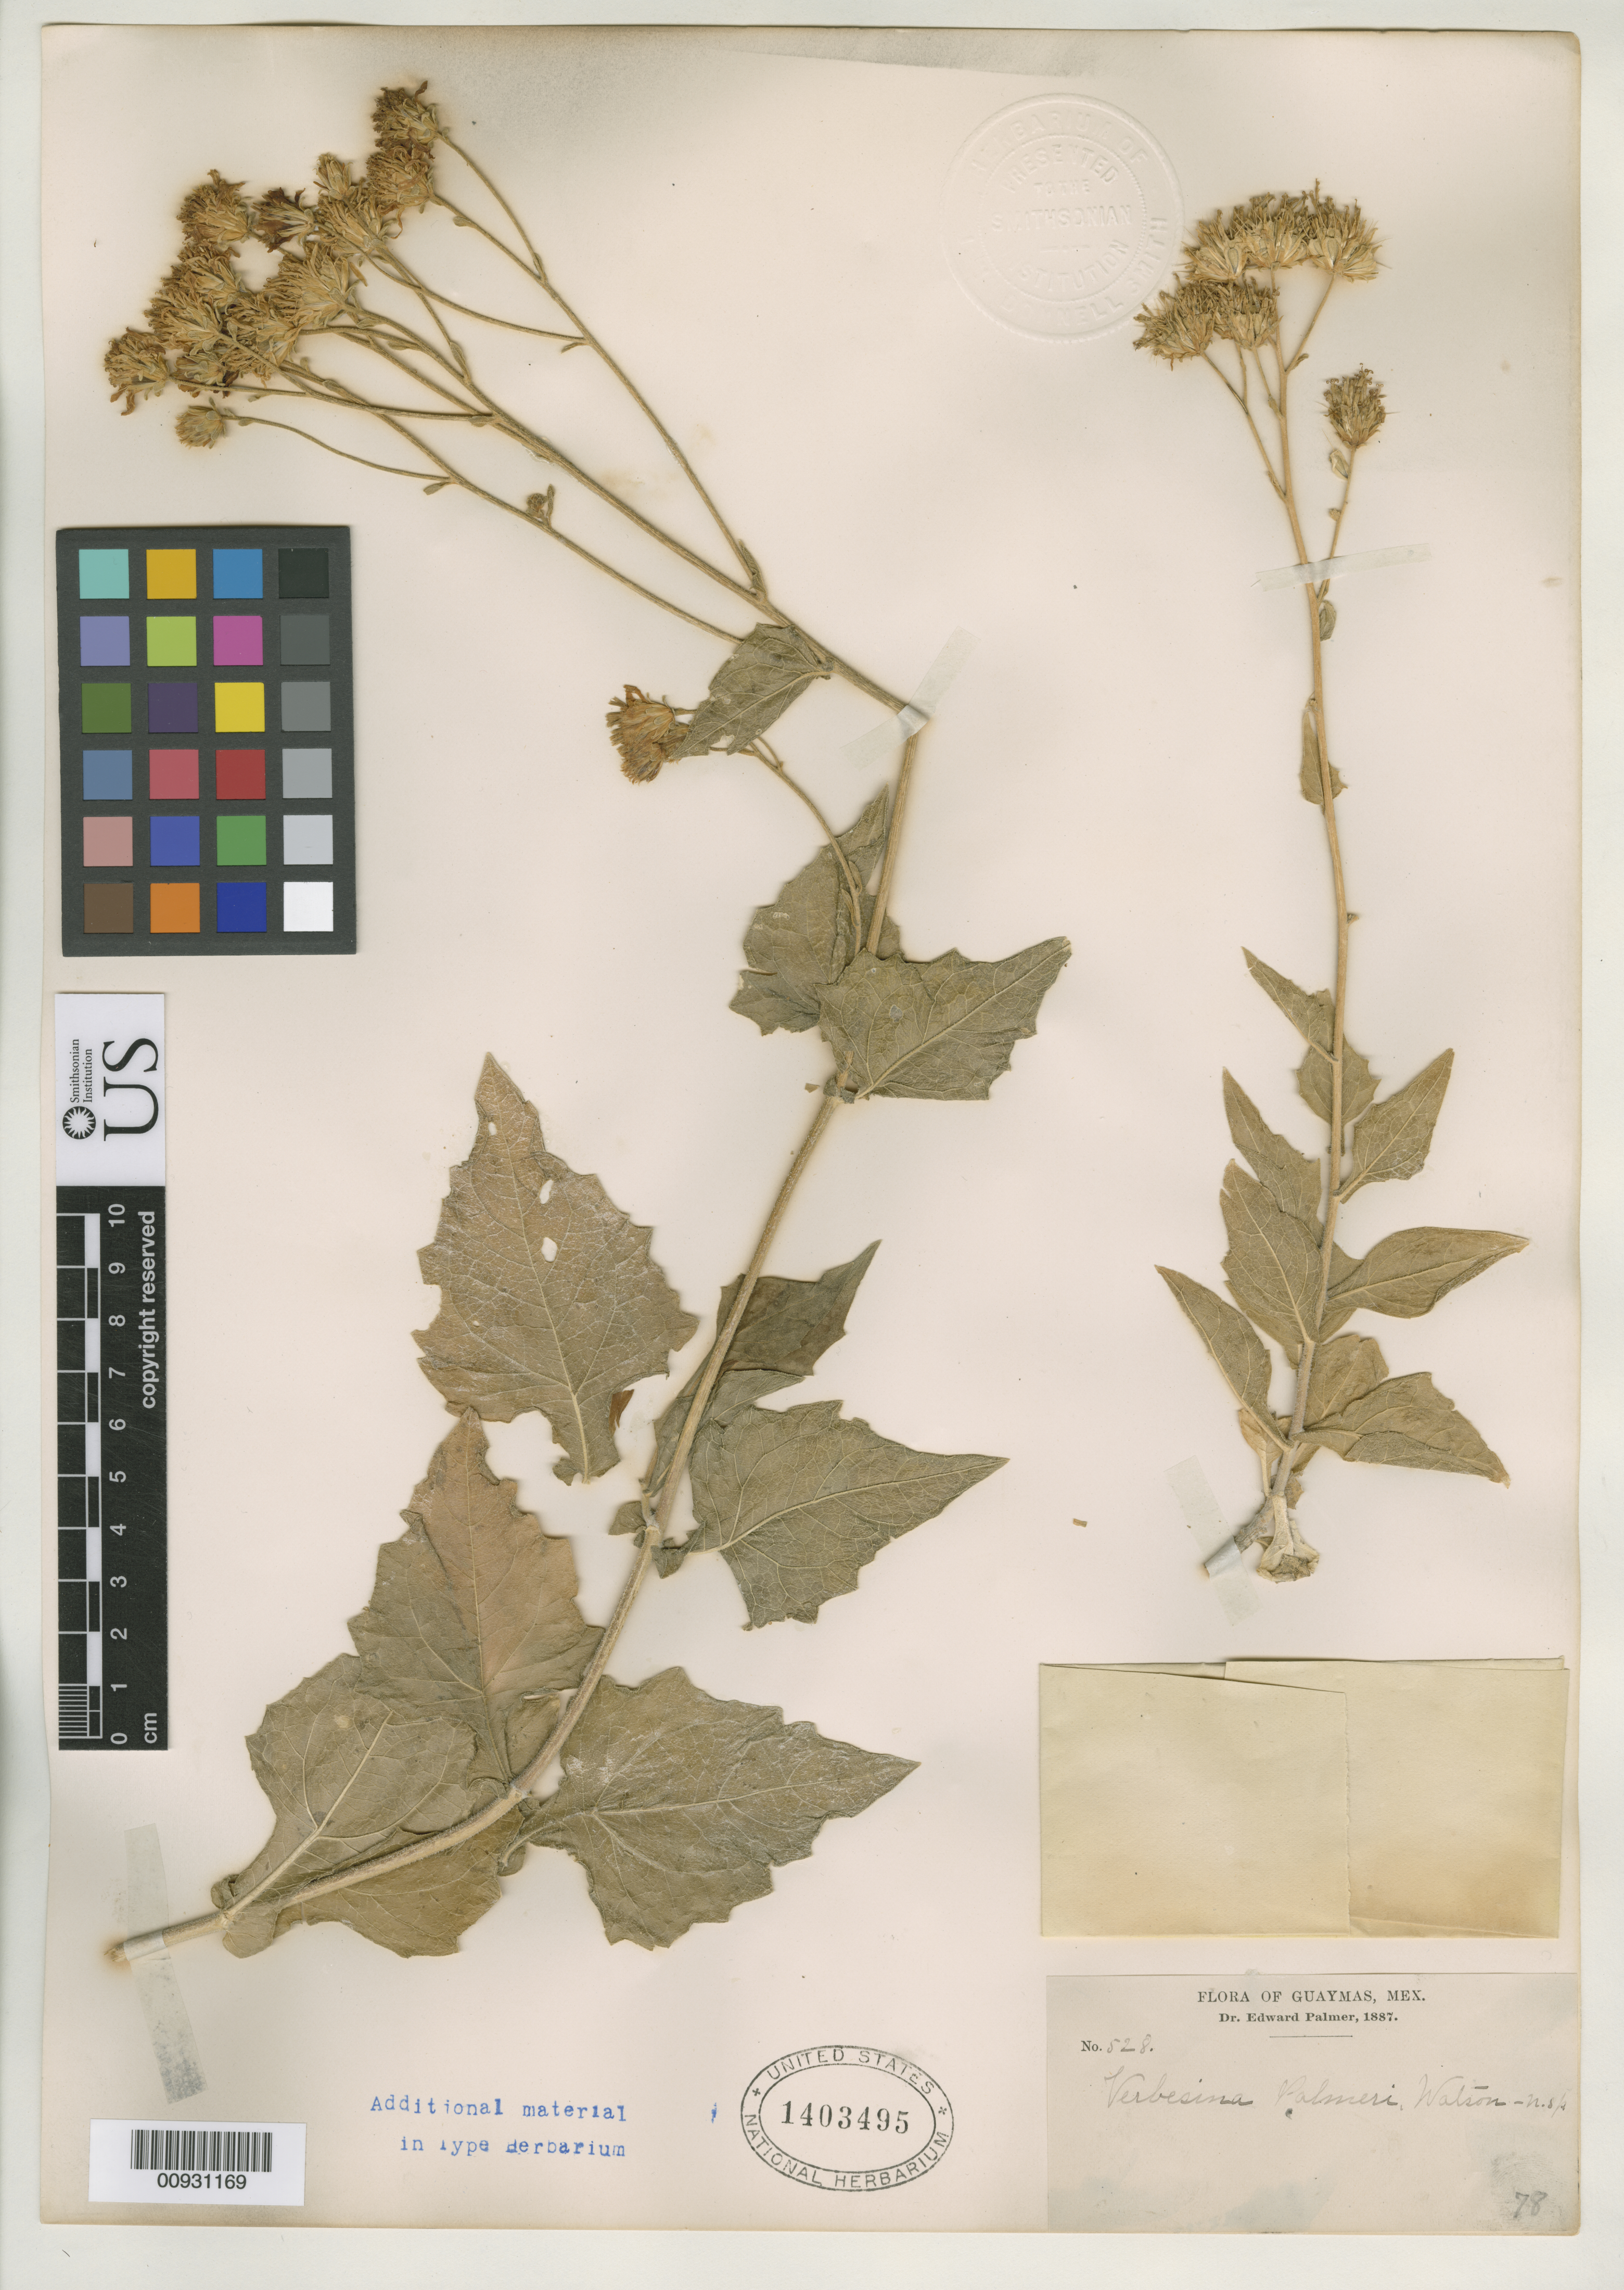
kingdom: Plantae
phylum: Tracheophyta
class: Magnoliopsida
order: Asterales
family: Asteraceae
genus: Verbesina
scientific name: Verbesina palmeri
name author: S. Watson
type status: Isotype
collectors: E. Palmer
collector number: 528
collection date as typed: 1887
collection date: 1887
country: Mexico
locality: Guaymas.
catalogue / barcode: US 1403495